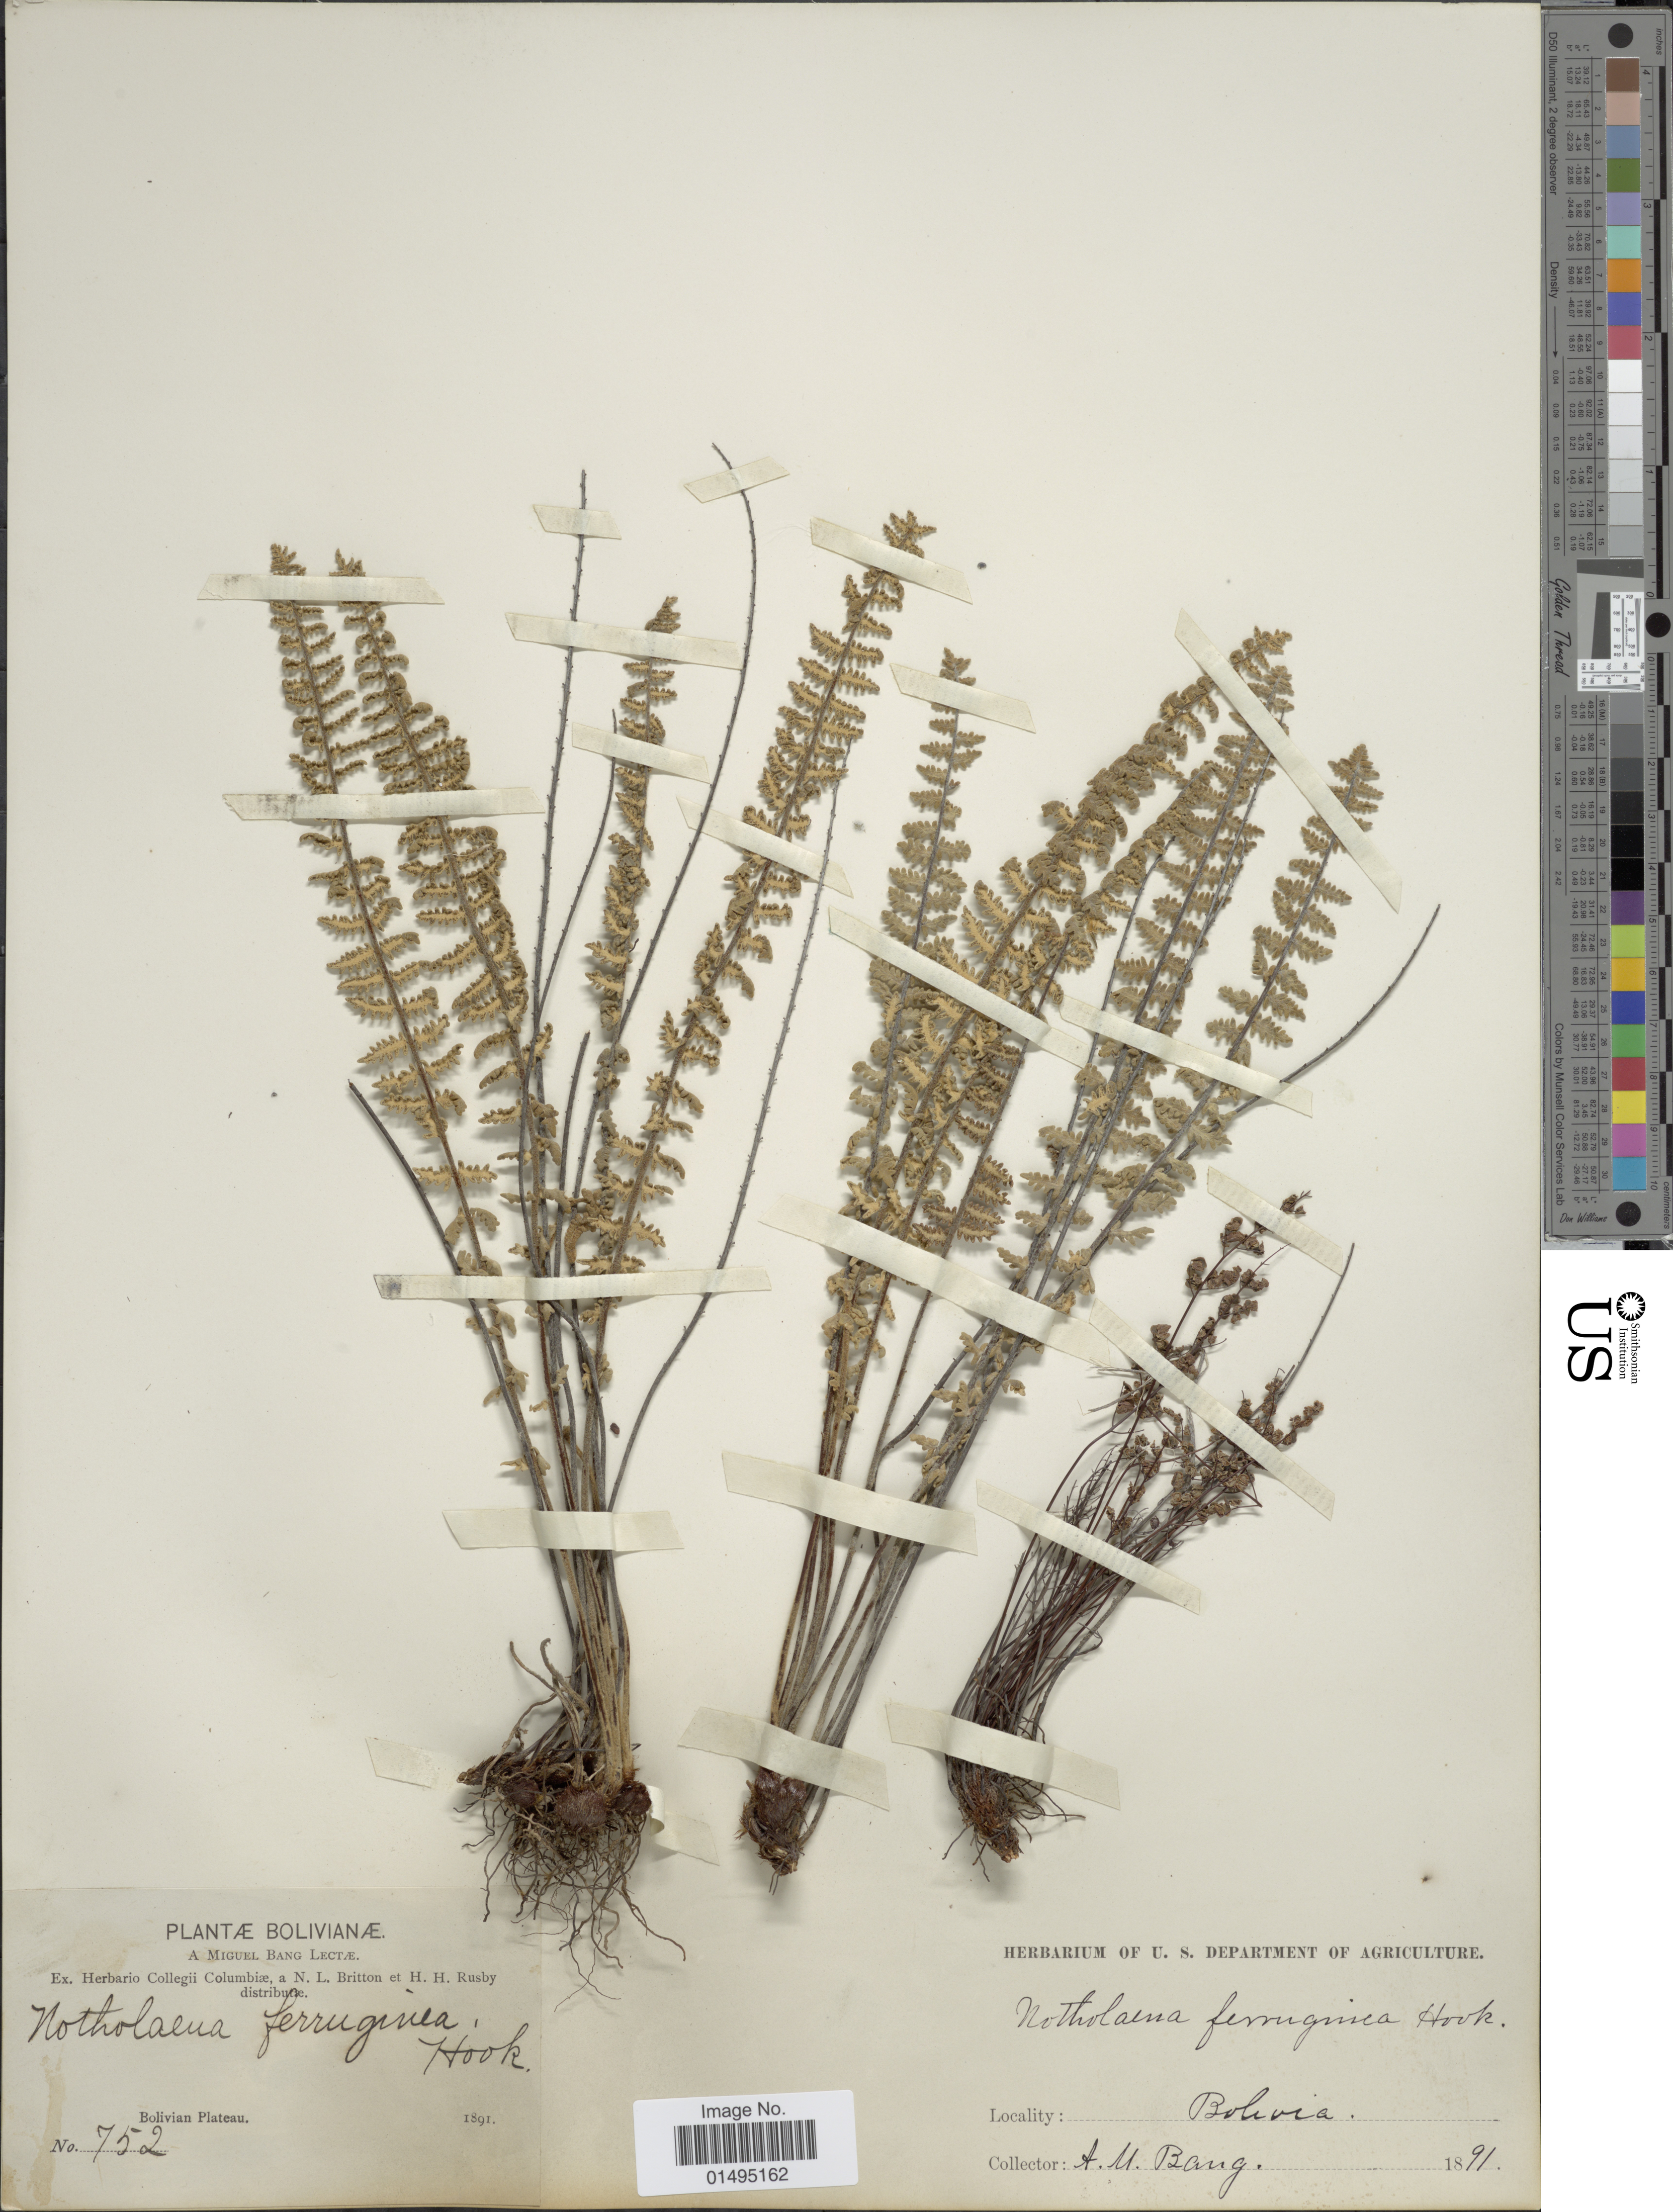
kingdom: Plantae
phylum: Tracheophyta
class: Polypodiopsida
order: Polypodiales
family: Pteridaceae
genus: Myriopteris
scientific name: Myriopteris aurea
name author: (Poir.) Grusz & Windham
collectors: M. Bang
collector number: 752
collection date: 1891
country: Bolivia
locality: Bolivian Plateau, Bolivia